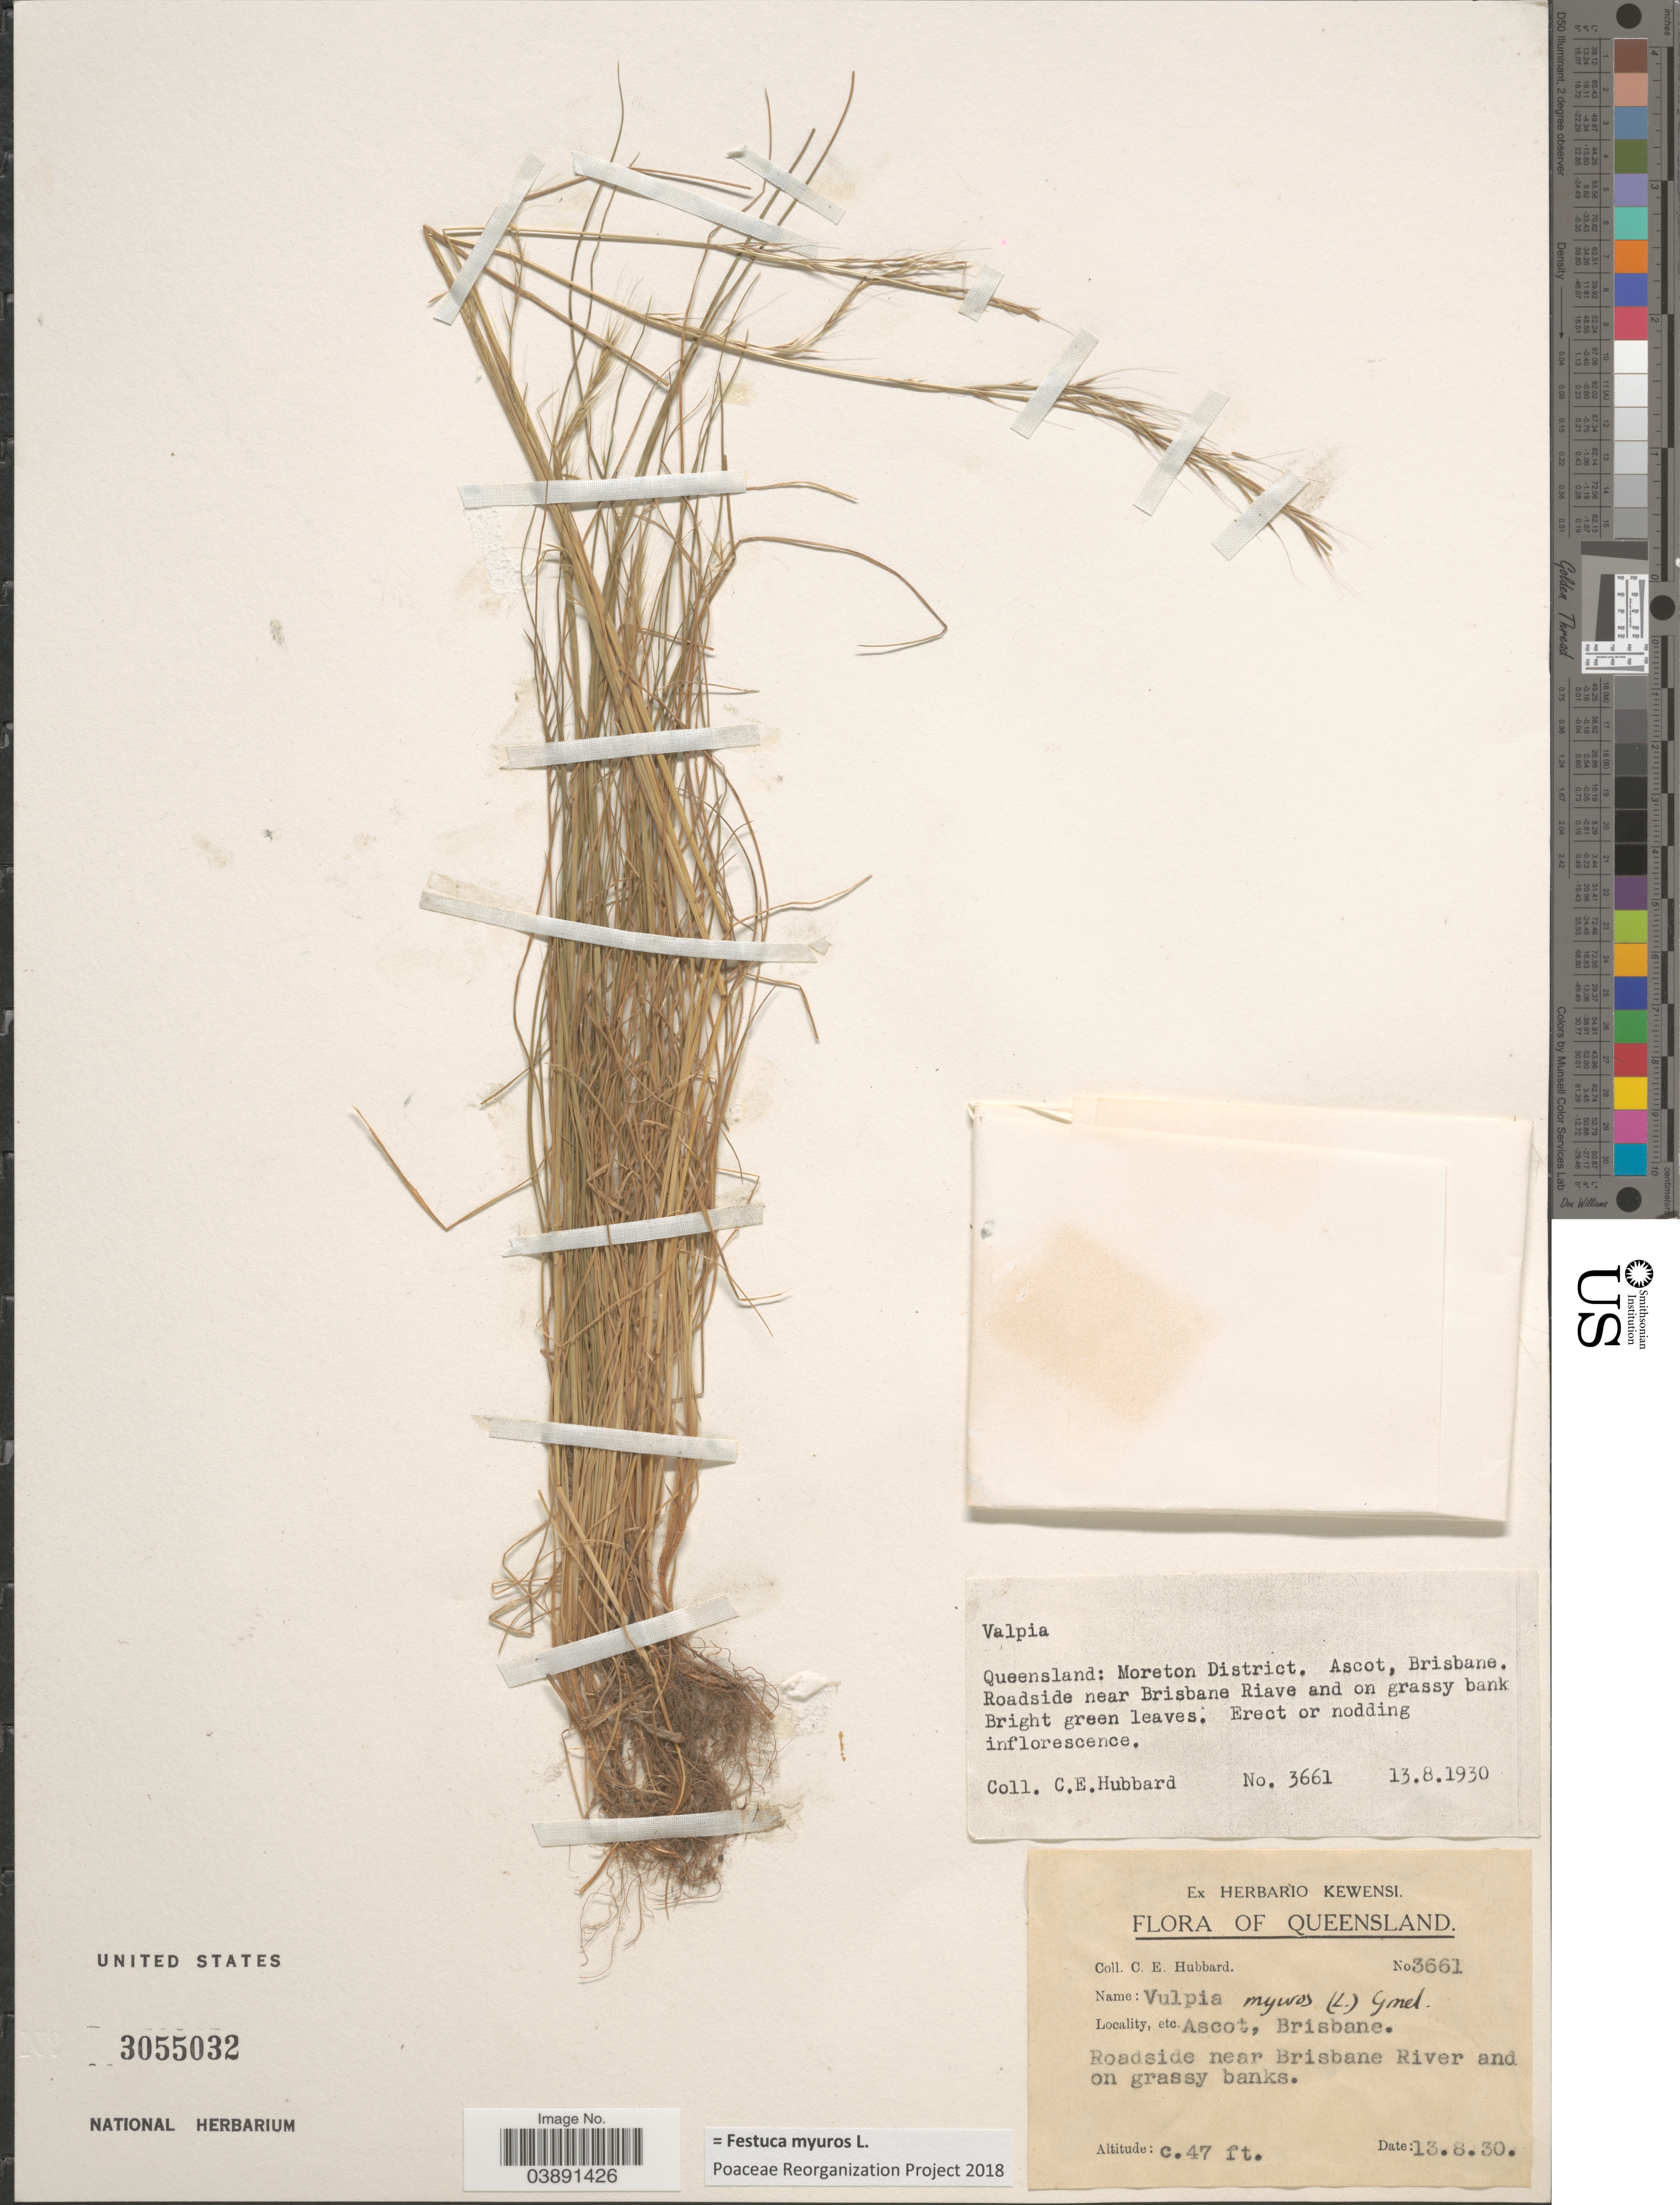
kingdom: Plantae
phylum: Tracheophyta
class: Liliopsida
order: Poales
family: Poaceae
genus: Festuca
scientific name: Festuca myuros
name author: L.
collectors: C. E. Hubbard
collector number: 3661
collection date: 1930-08-13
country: Australia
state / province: Queensland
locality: Moreton District. Ascot, Brisbane. Roadside near Brisbane Riave and on grassy bank.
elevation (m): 14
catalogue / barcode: US 3055032